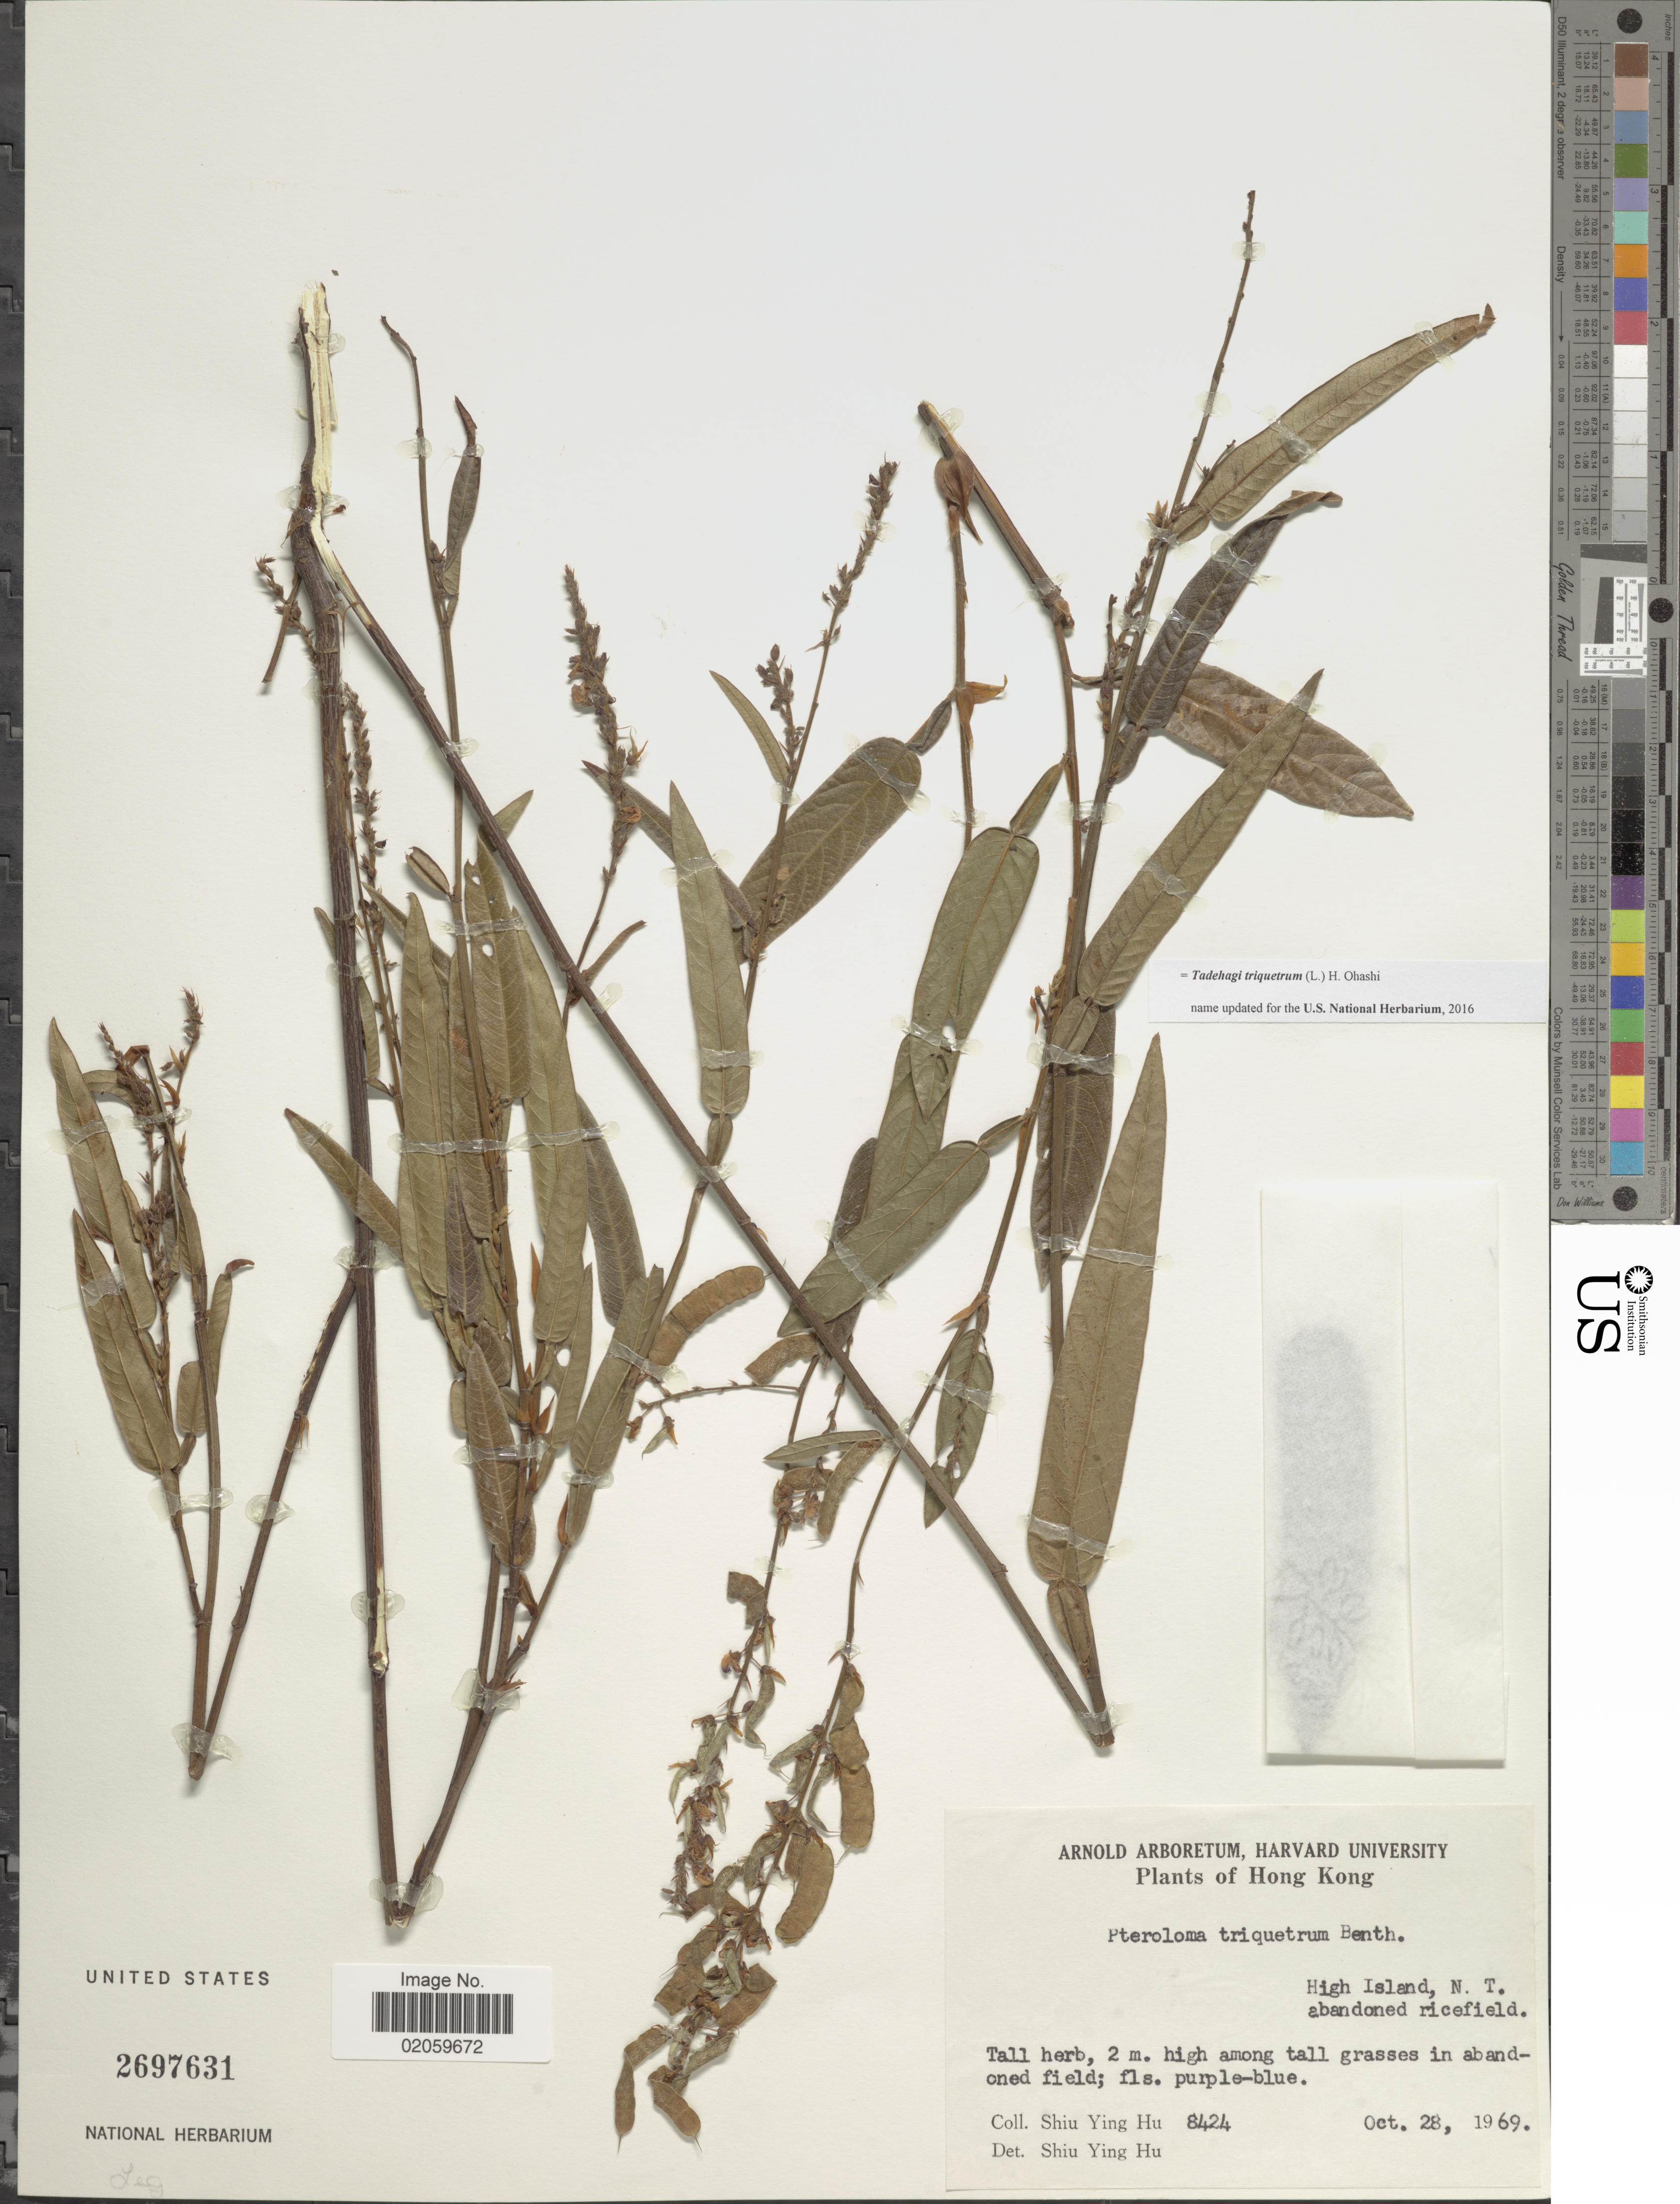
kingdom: Plantae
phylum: Tracheophyta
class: Magnoliopsida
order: Fabales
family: Fabaceae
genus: Tadehagi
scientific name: Tadehagi triquetrum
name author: (L.) H. Ohashi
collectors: S. Y. Hu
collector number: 8424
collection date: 1969-10-28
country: China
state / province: Hong Kong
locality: High Island, N. T. Abandoned ricefield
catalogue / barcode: US 2697631